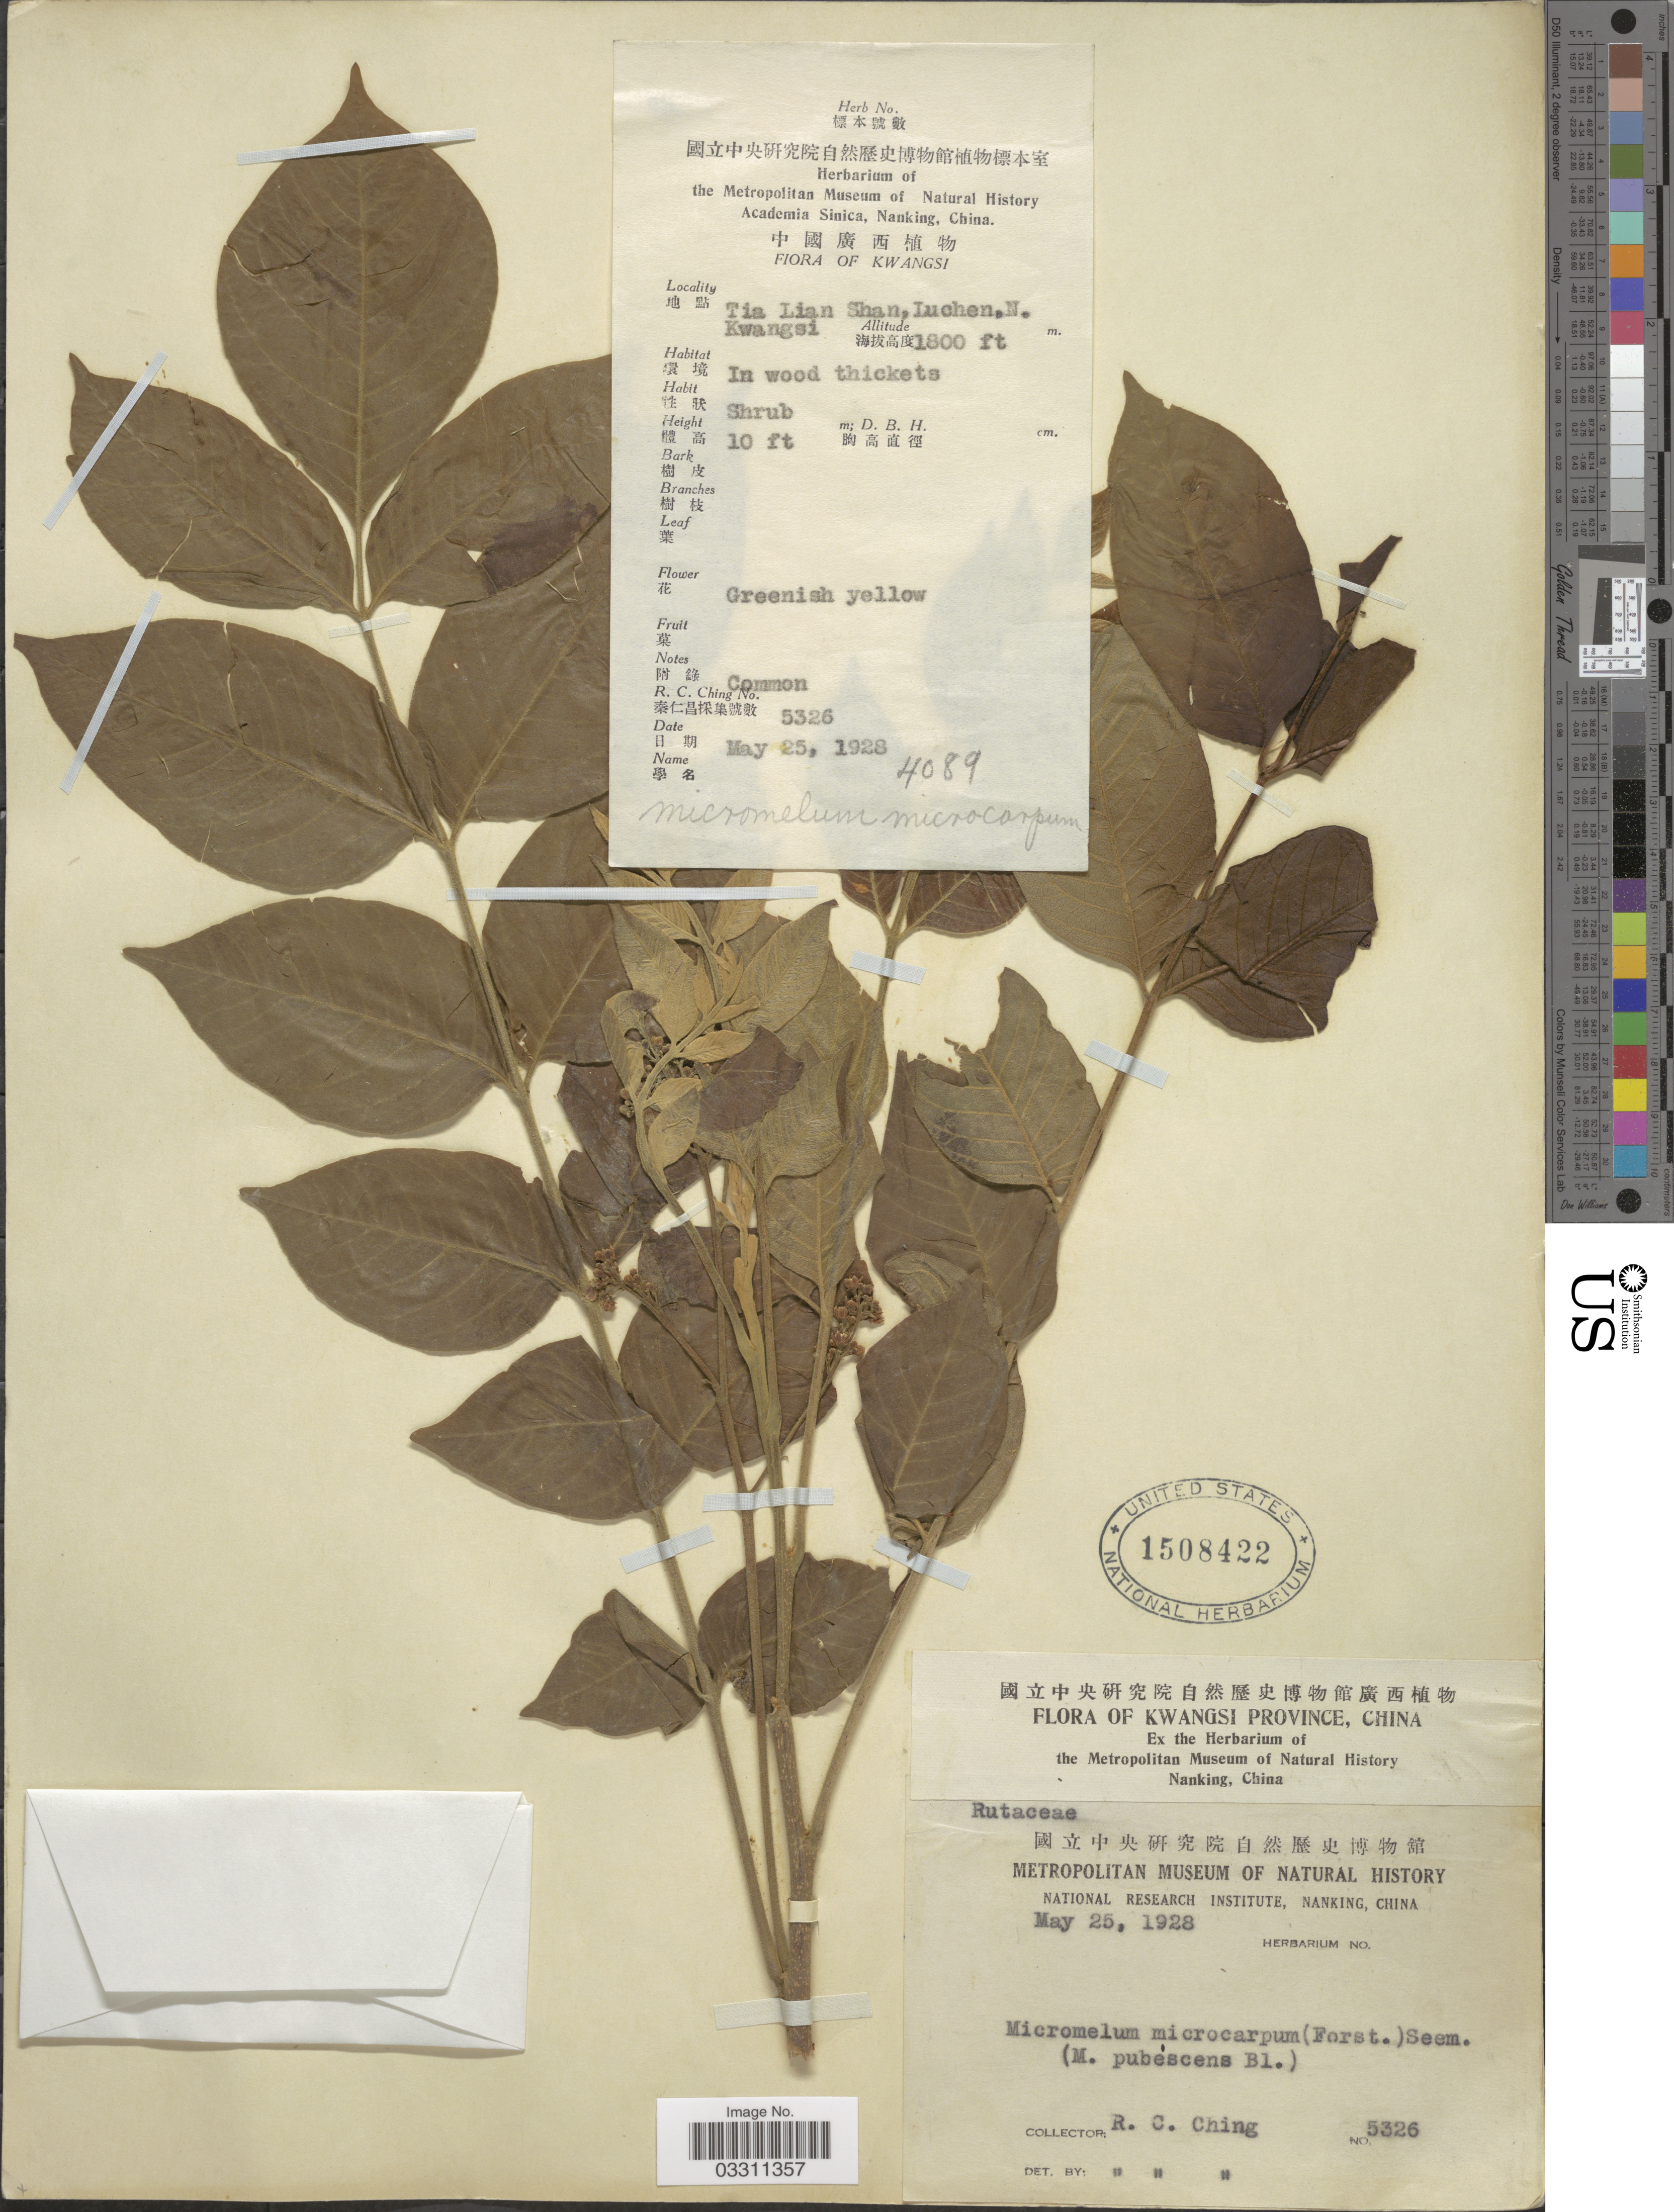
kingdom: Plantae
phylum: Tracheophyta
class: Magnoliopsida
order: Sapindales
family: Rutaceae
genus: Micromelum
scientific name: Micromelum pubescens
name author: Blume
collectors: R. C. Ching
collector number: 5326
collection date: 1928-05-25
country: China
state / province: Guangxi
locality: Kwangsi Province. Tia Lian Shan, Luchen, N. Kwangsi.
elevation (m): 549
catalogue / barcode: US 1508422